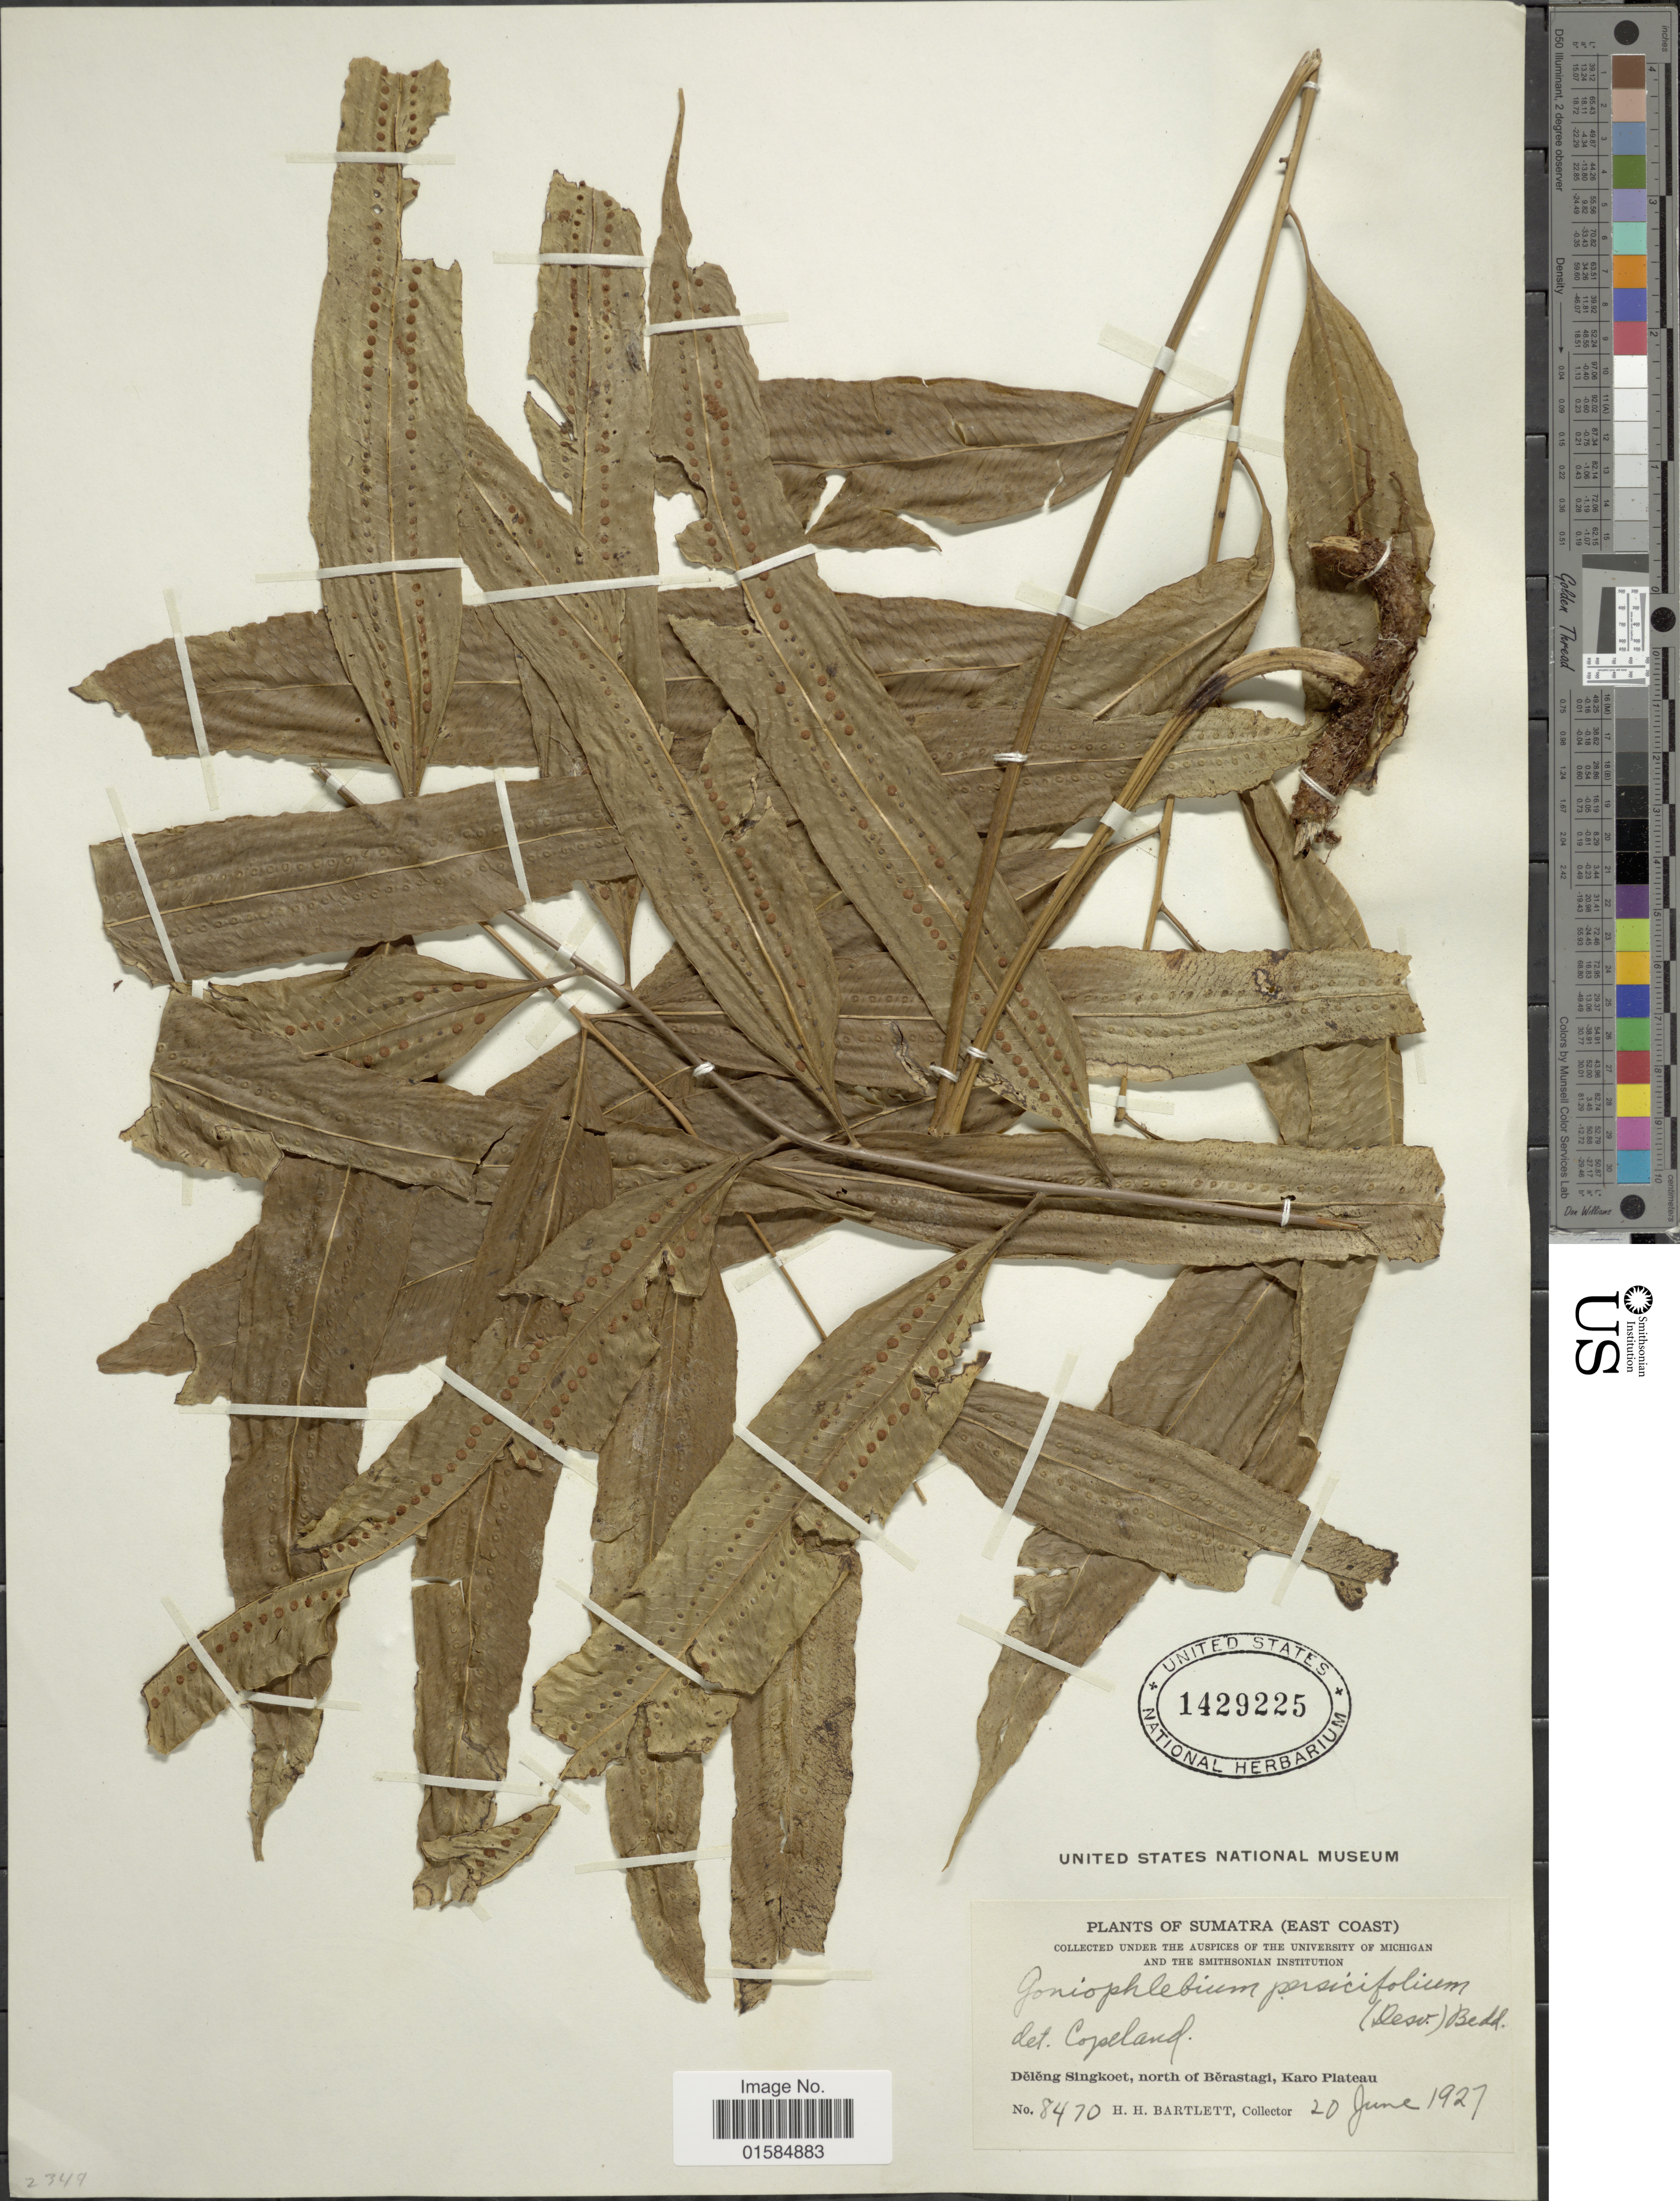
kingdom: Plantae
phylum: Tracheophyta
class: Polypodiopsida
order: Polypodiales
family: Polypodiaceae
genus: Goniophlebium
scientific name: Goniophlebium persicifolium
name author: (Desv.) Bedd.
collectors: H. H. Bartlett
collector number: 8470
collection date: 1927-06-20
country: Indonesia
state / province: Sumatra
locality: Sumatra (East Coast), Deleng Singkoet, north of Berastagi, Karo Plateau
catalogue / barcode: US 1429225